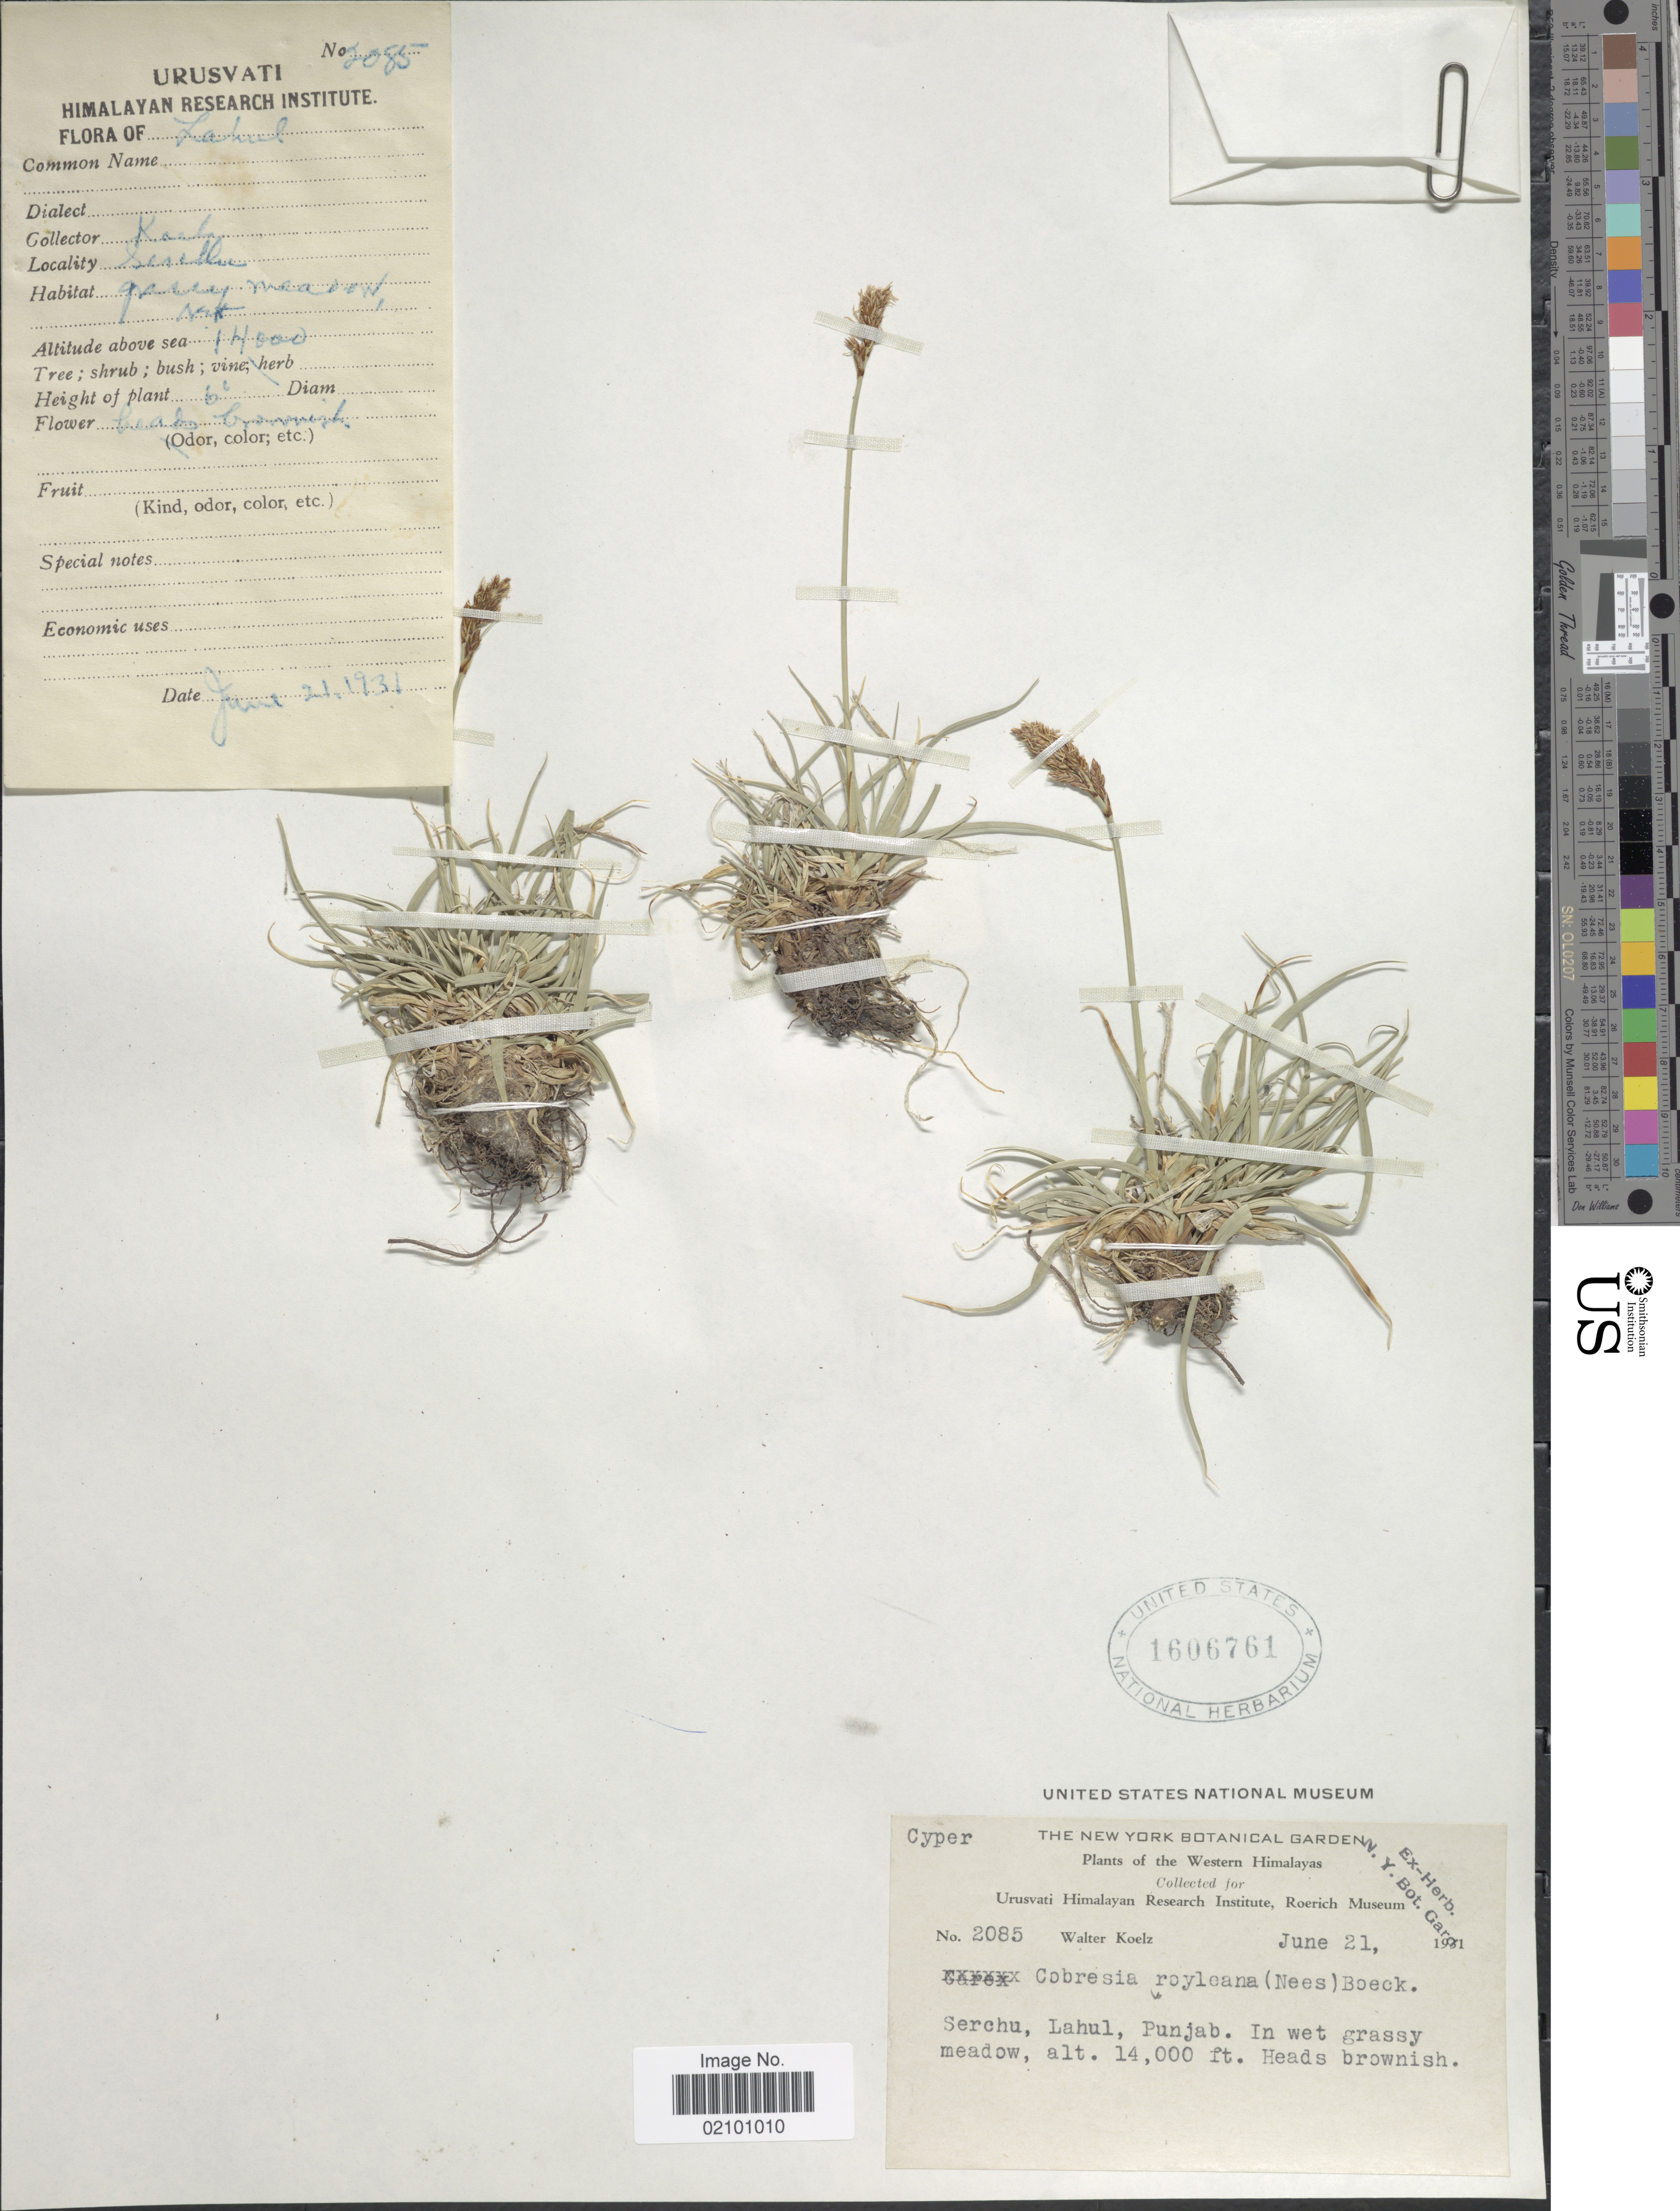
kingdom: Plantae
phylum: Tracheophyta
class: Liliopsida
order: Poales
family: Cyperaceae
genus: Carex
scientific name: Carex kokanica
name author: (Regal) S.R. Zhang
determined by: Strong, M. T., (US), Smithsonian Institution - National Museum of Natural History (UNITED STATES)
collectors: W. N. Koelz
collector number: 2085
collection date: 1931-06-21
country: India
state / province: Punjab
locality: Western Himalayas, Serchu, Lahul, Punjab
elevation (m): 4267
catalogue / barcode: US 1606761